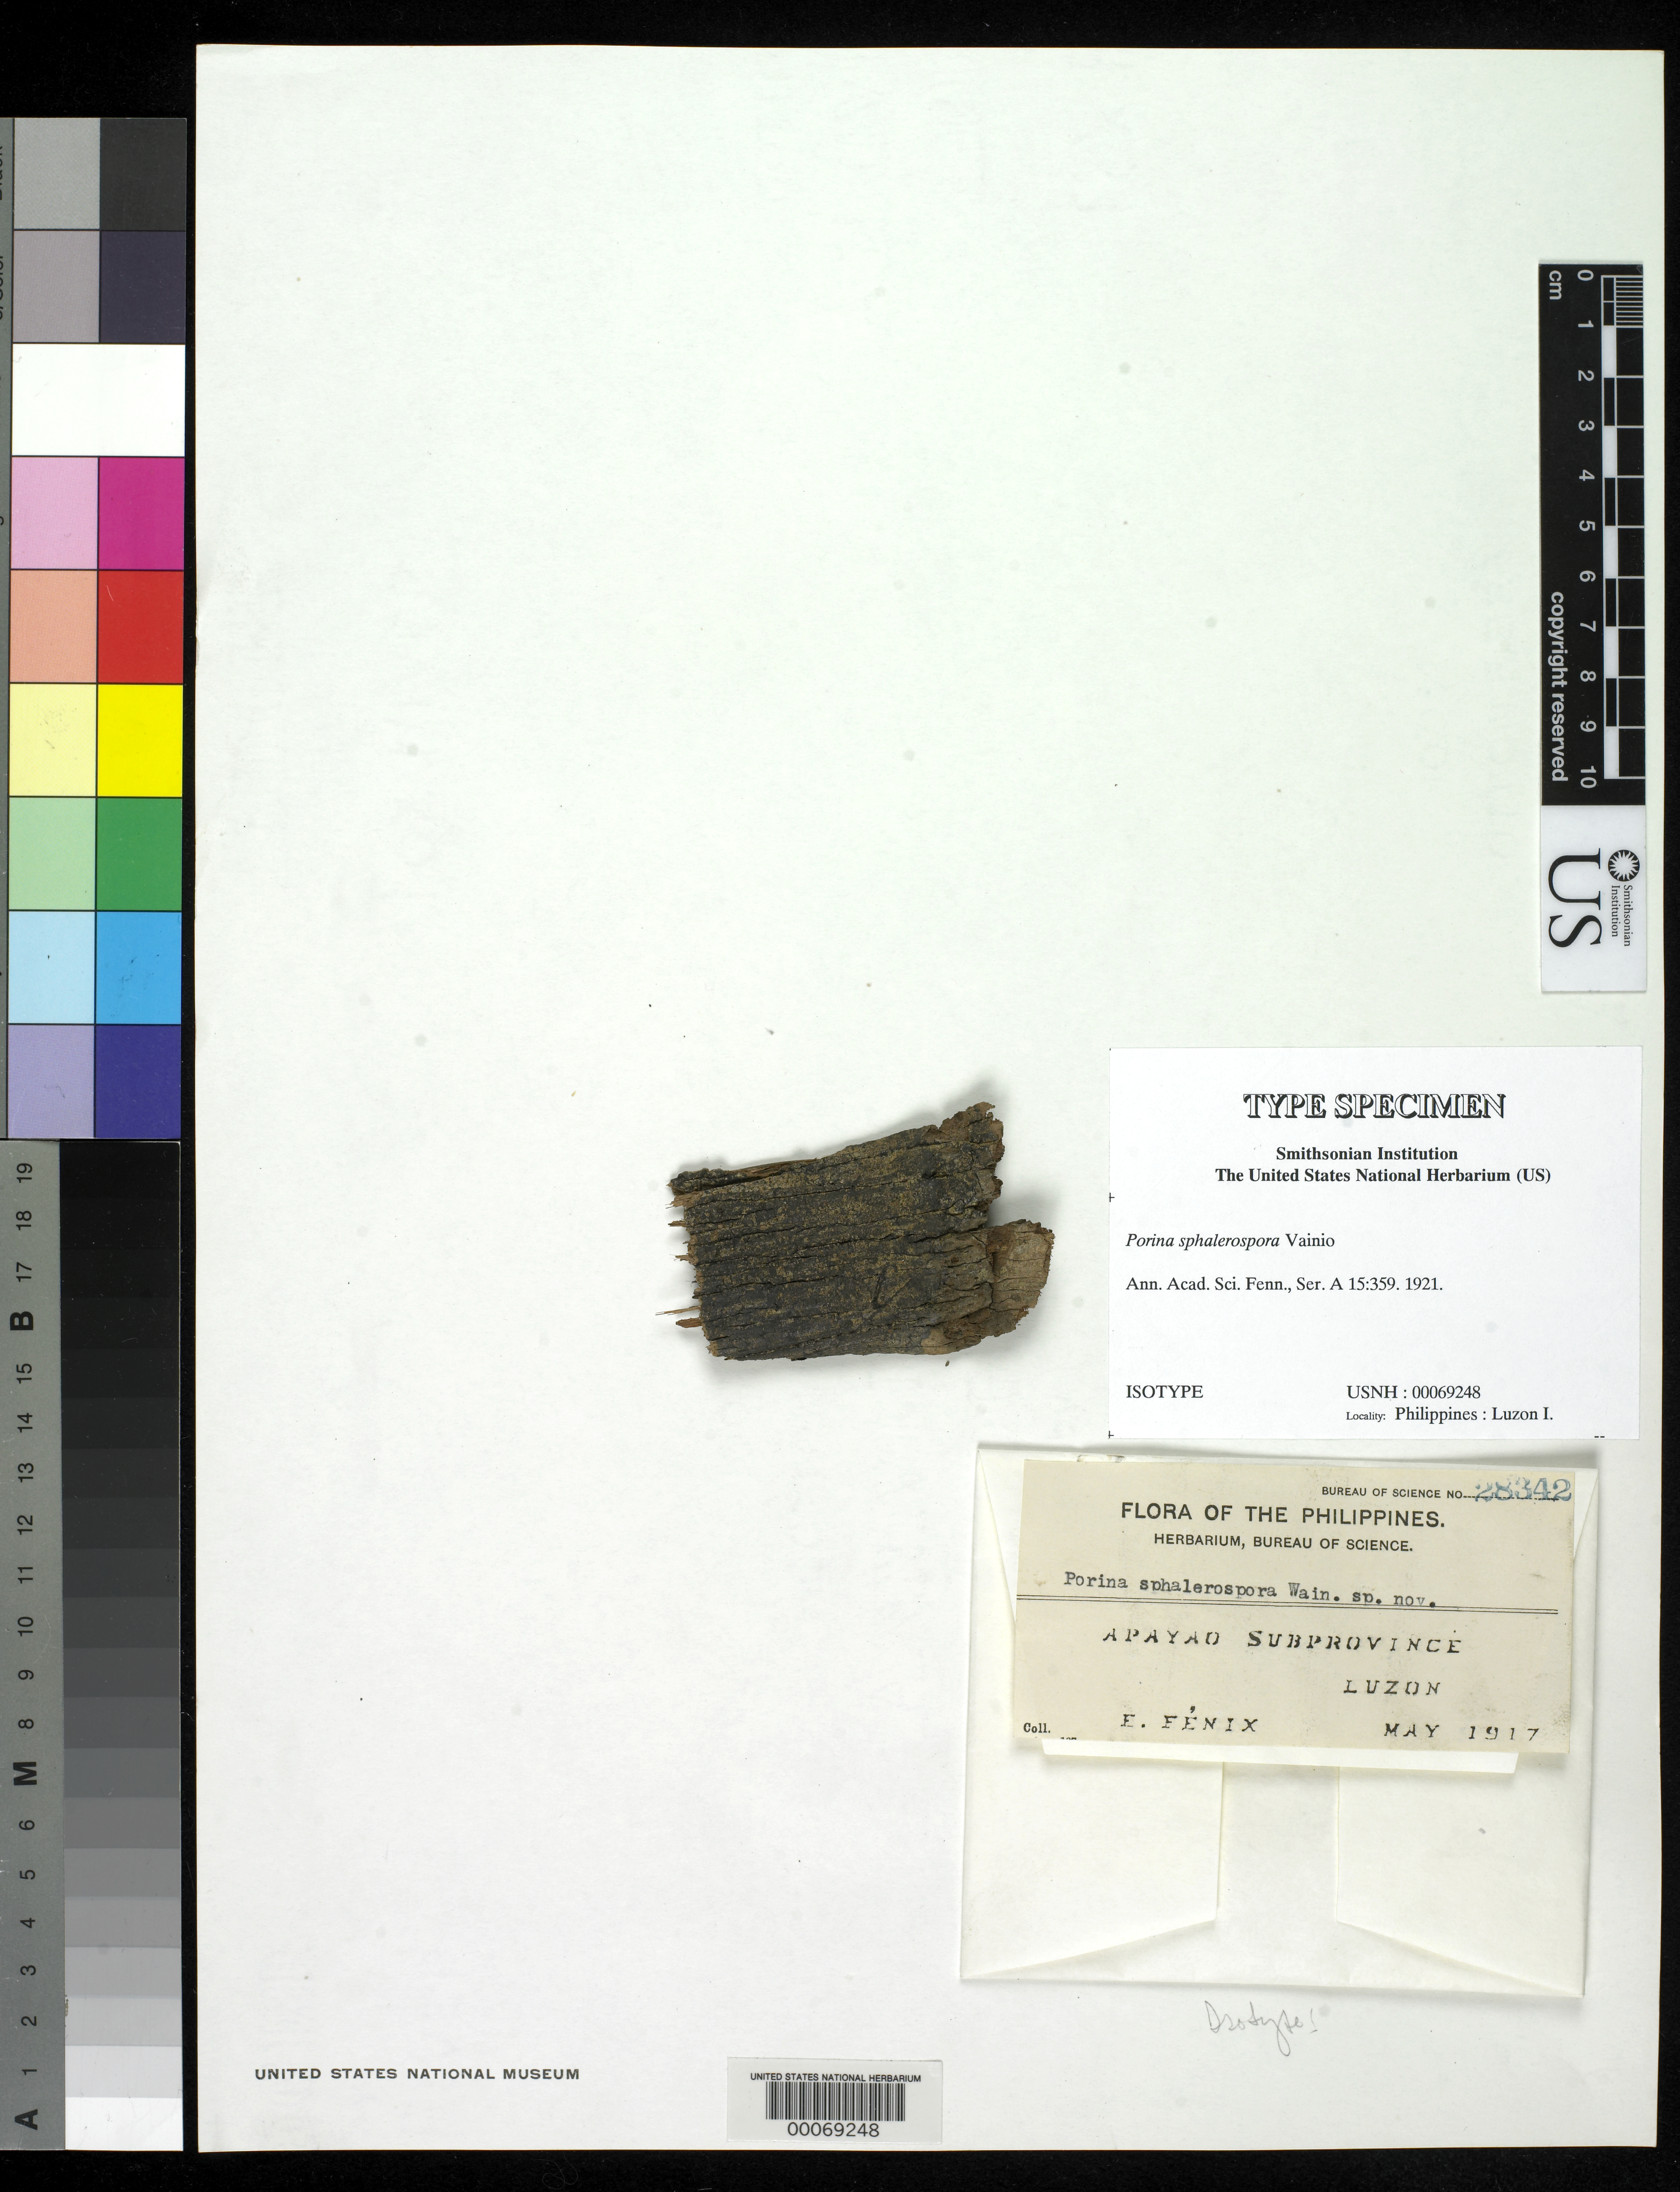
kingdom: Fungi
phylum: Ascomycota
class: Lecanoromycetes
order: Ostropales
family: Porinaceae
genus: Porina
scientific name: Porina sphalerospora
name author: Vain.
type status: Isotype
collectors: E. Fenix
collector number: Bur. Sci. 28342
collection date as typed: May 1917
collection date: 1917-05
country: Philippines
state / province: Cordillera (Administrative Region)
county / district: Apayao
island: Luzon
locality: Apayao.